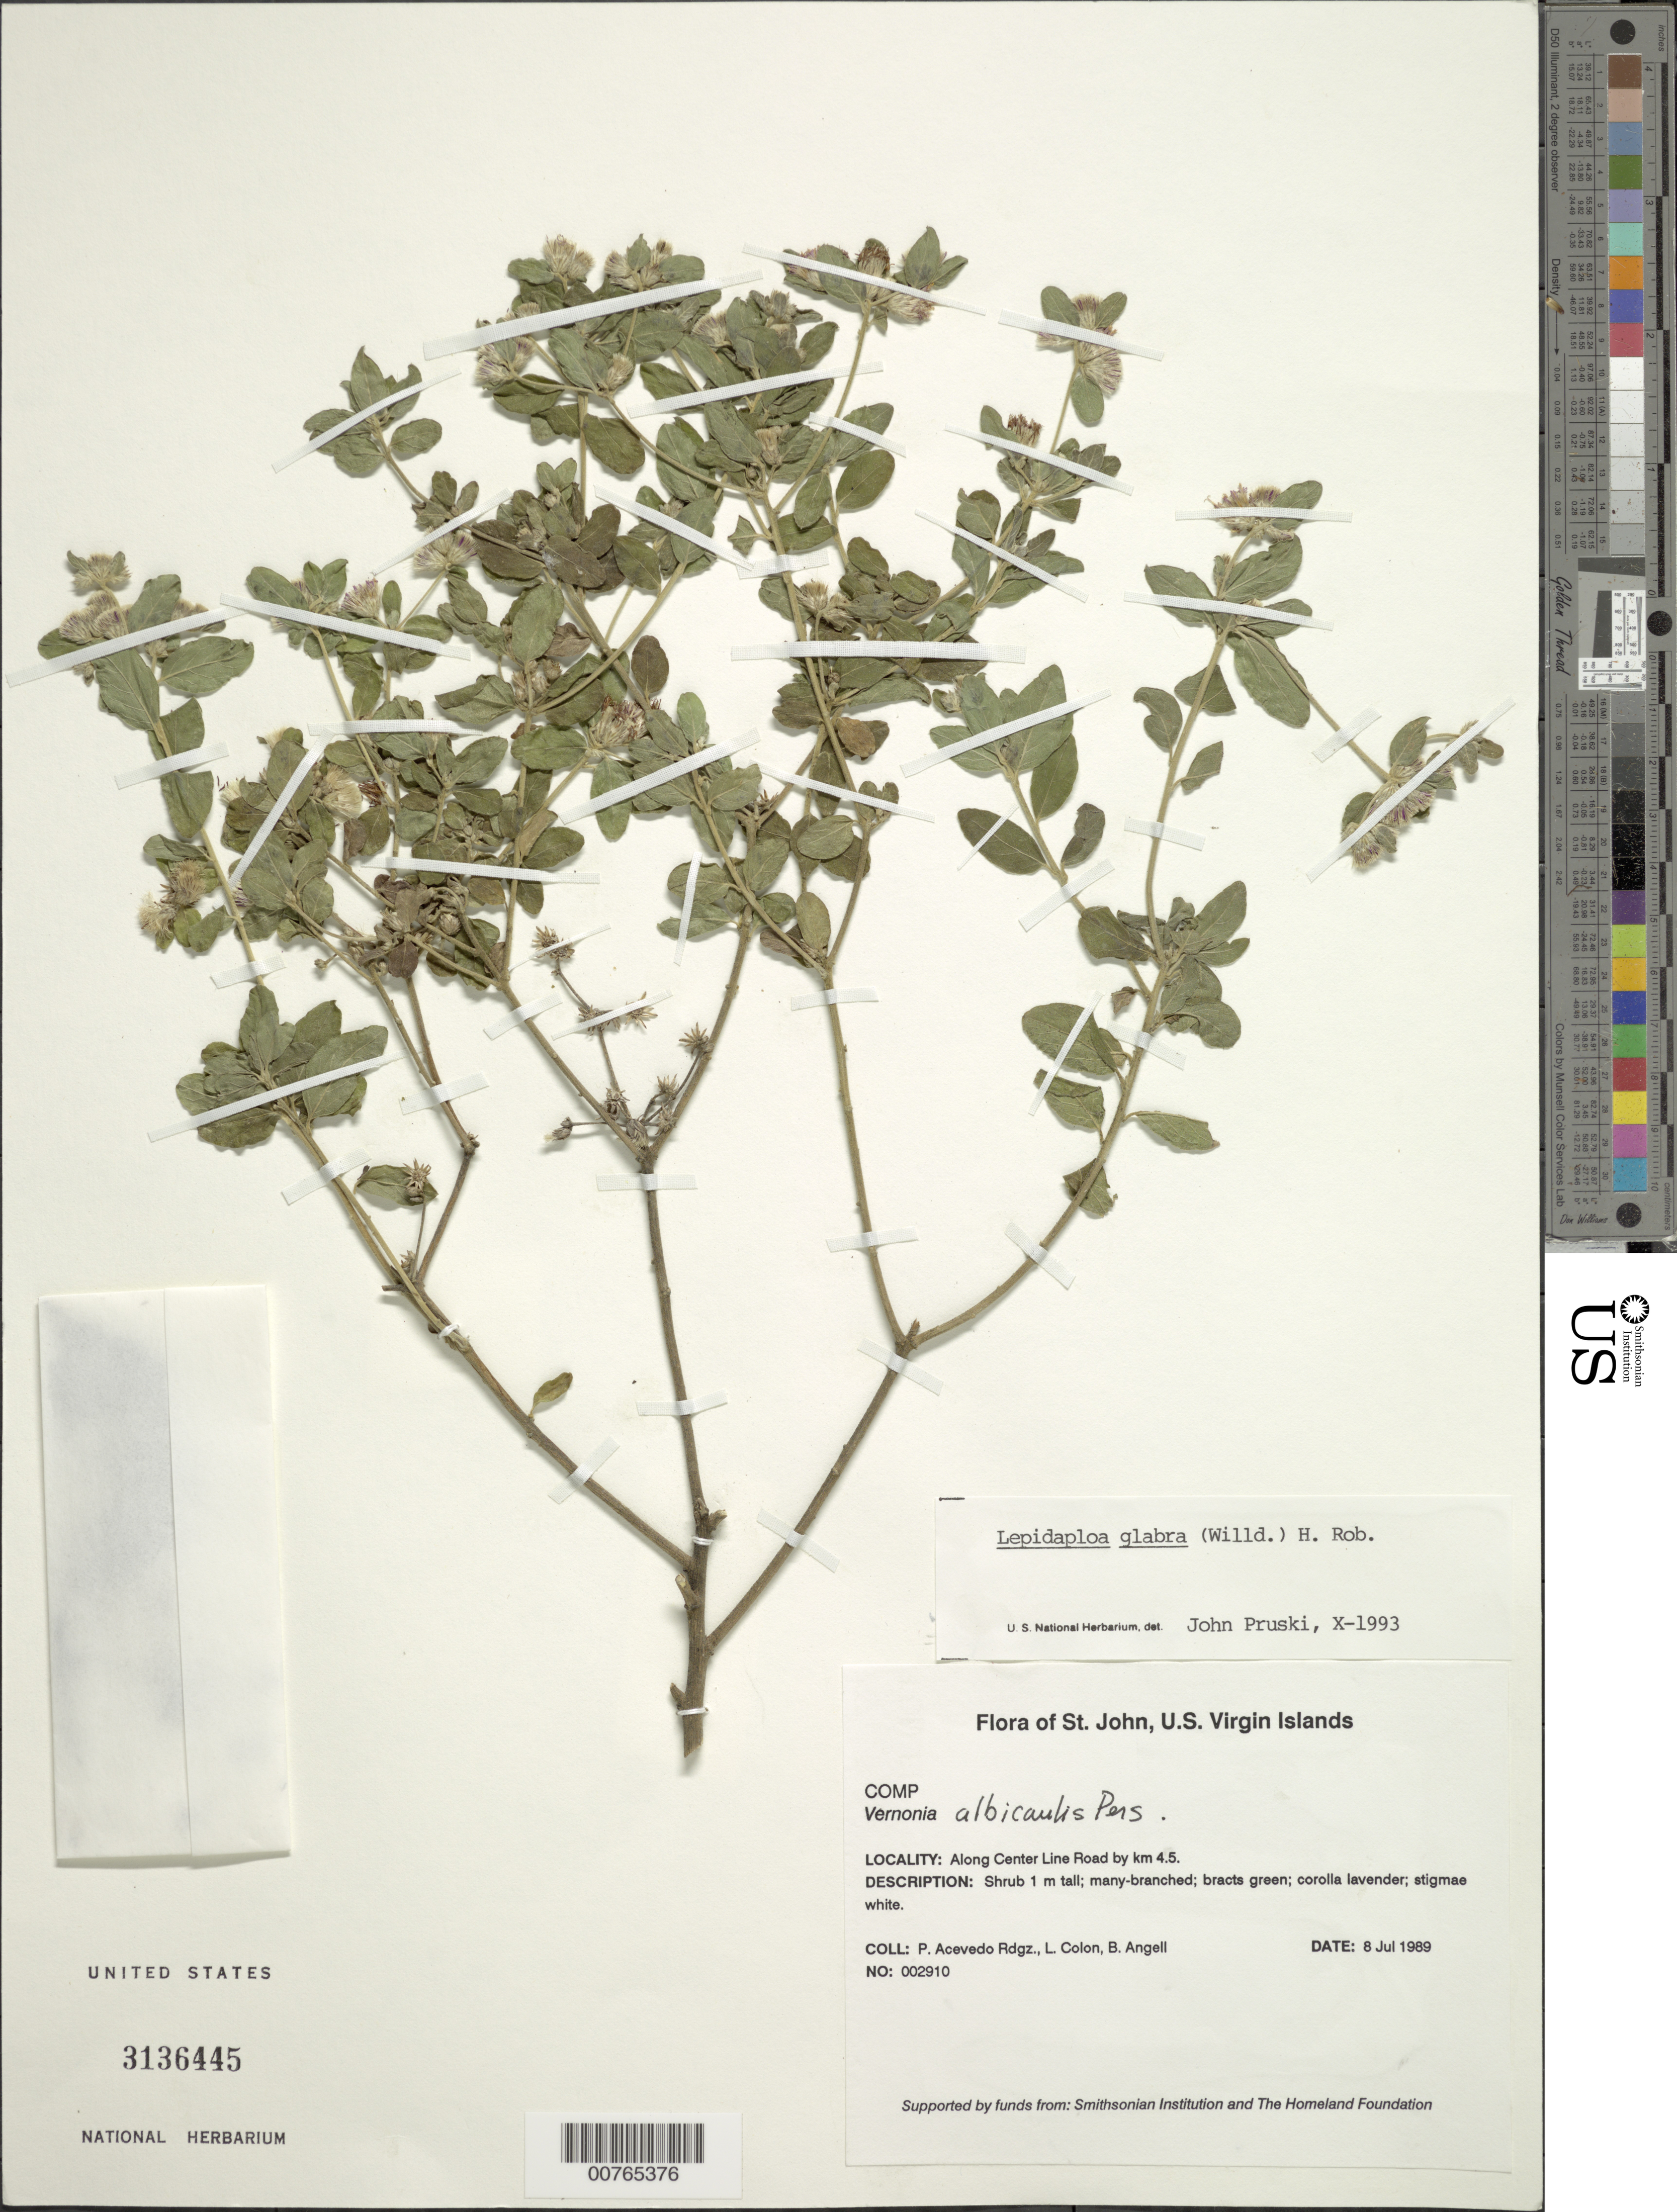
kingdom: Plantae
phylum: Tracheophyta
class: Magnoliopsida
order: Asterales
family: Asteraceae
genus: Lepidaploa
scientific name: Lepidaploa glabra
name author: (Willd.) H. Rob.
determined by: Pruski, J. F.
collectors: P. Acevedo-Rodr., L. Colon & Bobbi Angell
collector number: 2910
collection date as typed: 08 Jul 1989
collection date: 1989-07-08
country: U.S. Virgin Islands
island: St. John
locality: Maho Bay Quarter, along Center Line Road by km 4.5.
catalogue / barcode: US 3136445